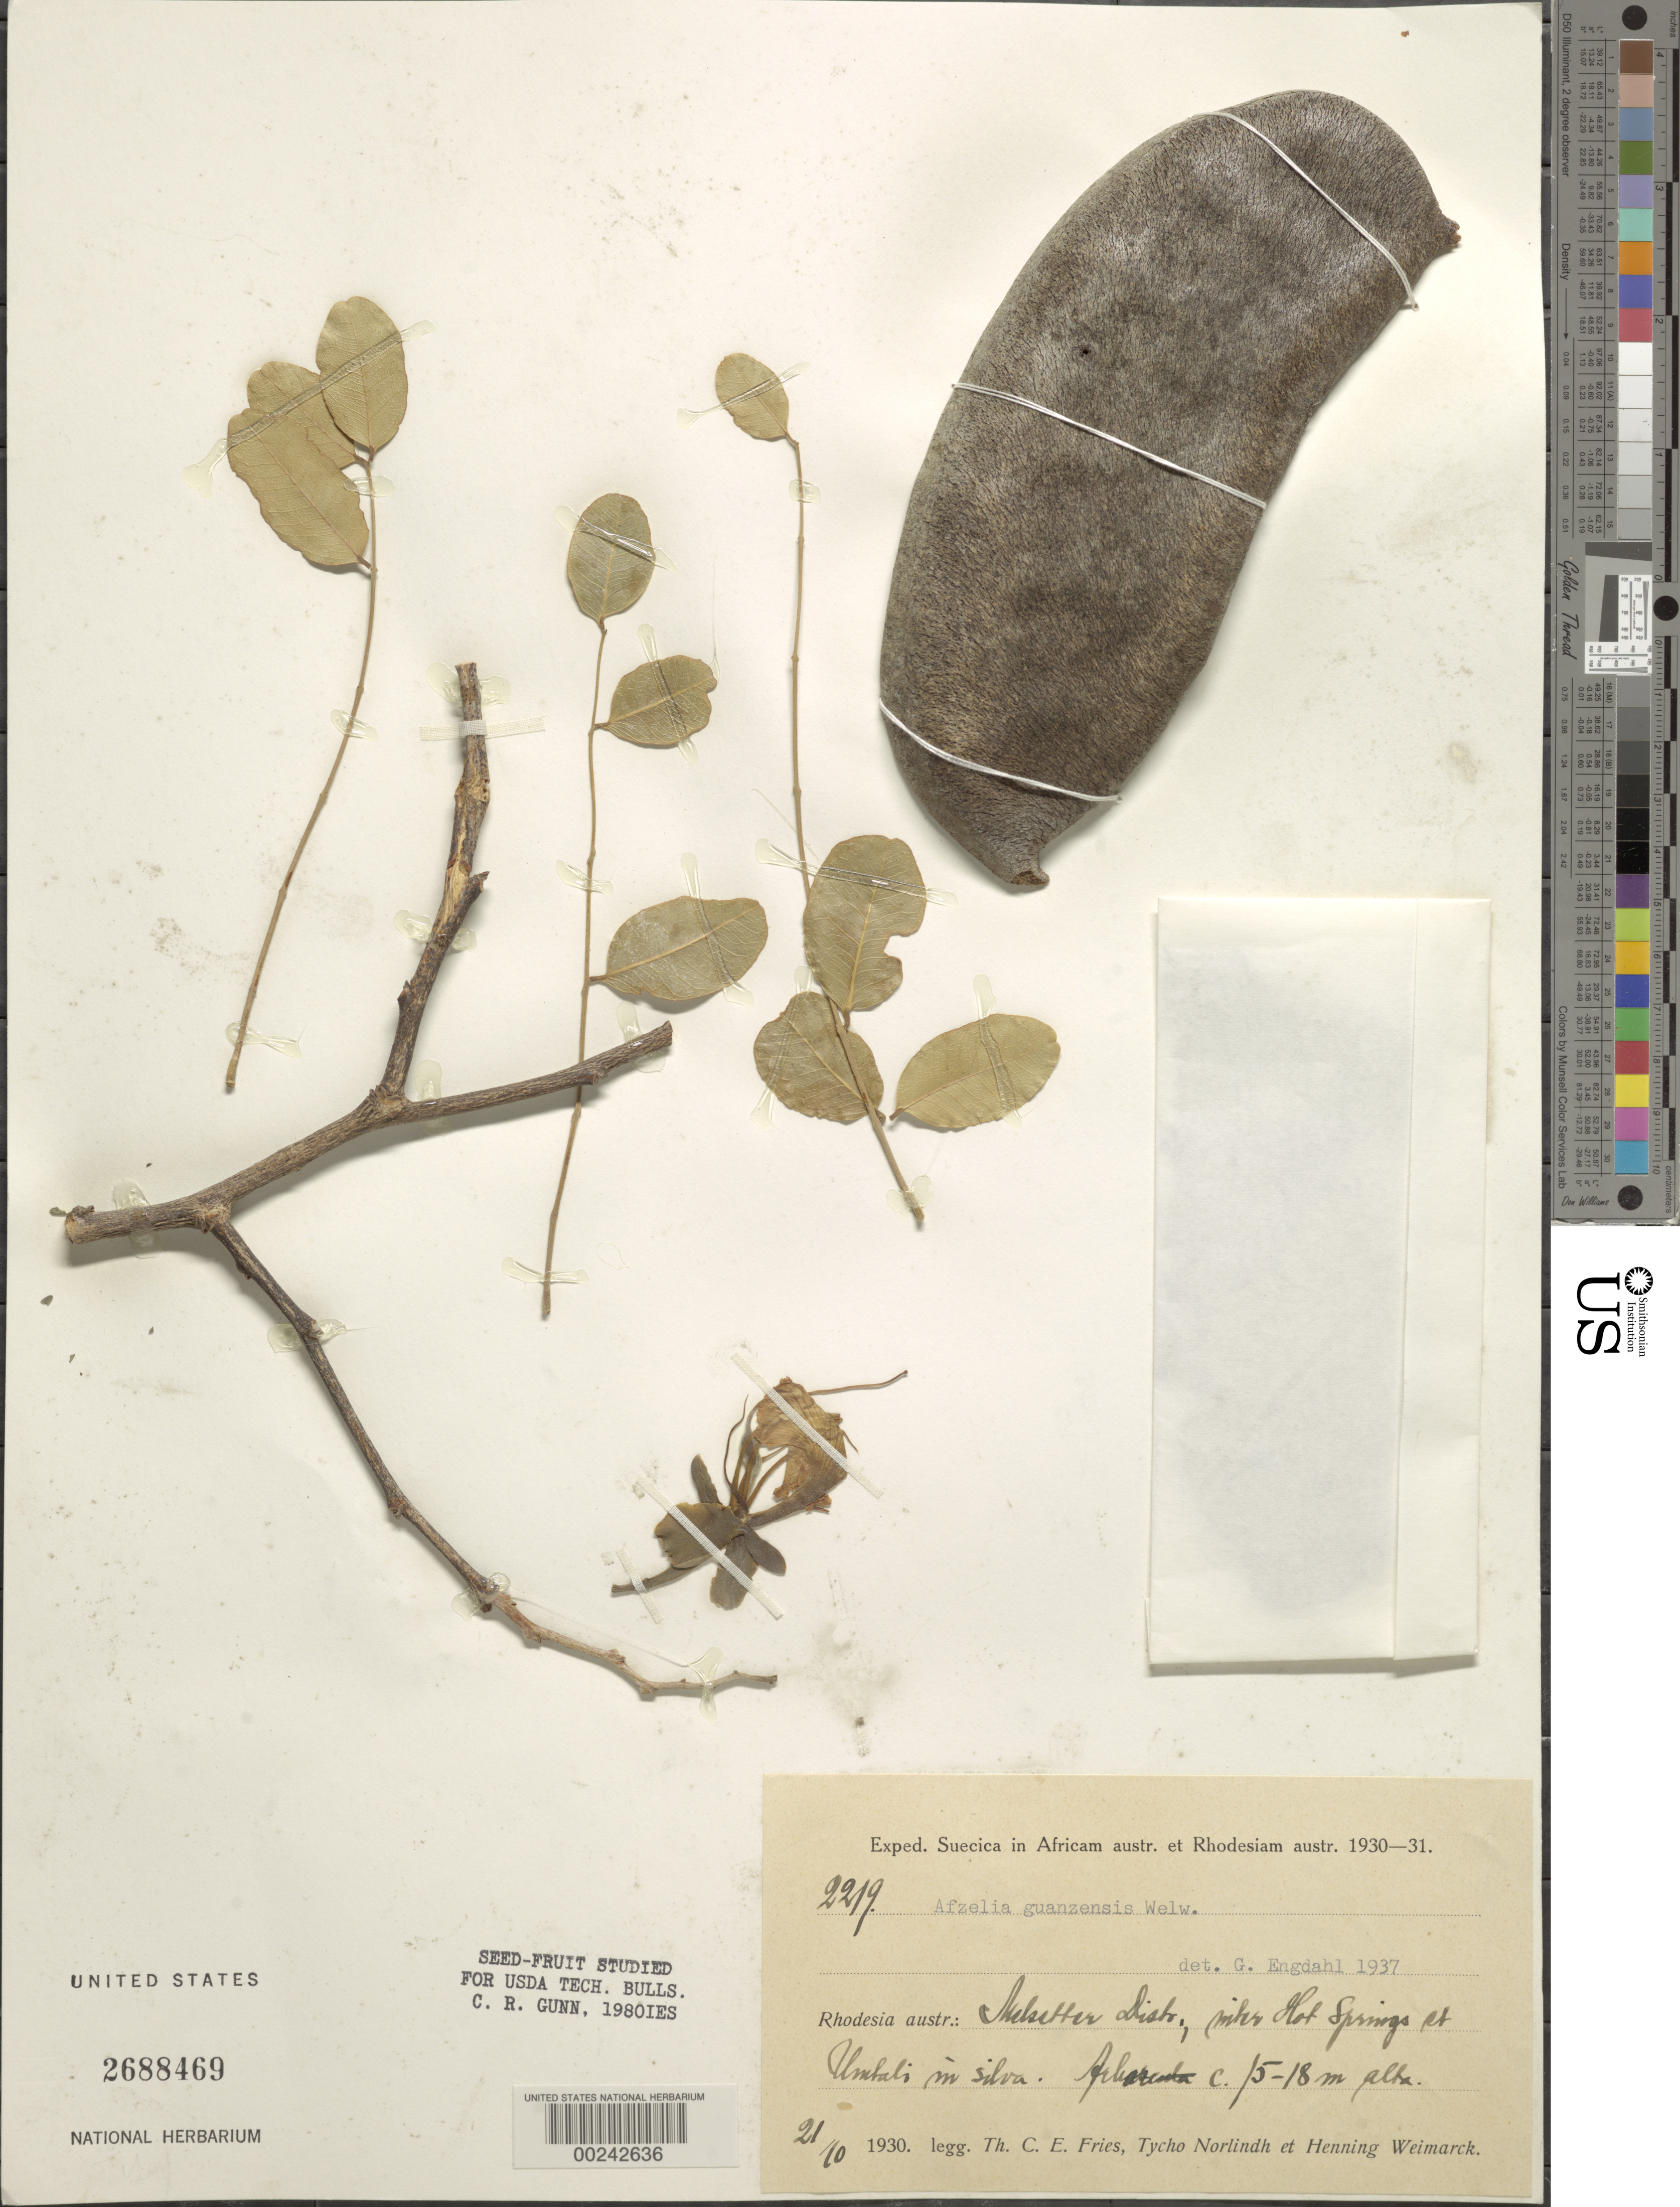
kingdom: Plantae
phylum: Tracheophyta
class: Magnoliopsida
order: Fabales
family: Fabaceae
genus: Afzelia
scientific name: Afzelia quanzensis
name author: Welw.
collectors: T. C. E. Fries, N. T. Norlindh & H. Weimarck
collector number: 2219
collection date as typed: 21 Oct 1930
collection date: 1930-10-21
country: Zimbabwe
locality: Melsetter dist.; between hot springs and umbali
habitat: In forest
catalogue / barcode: US 2688469